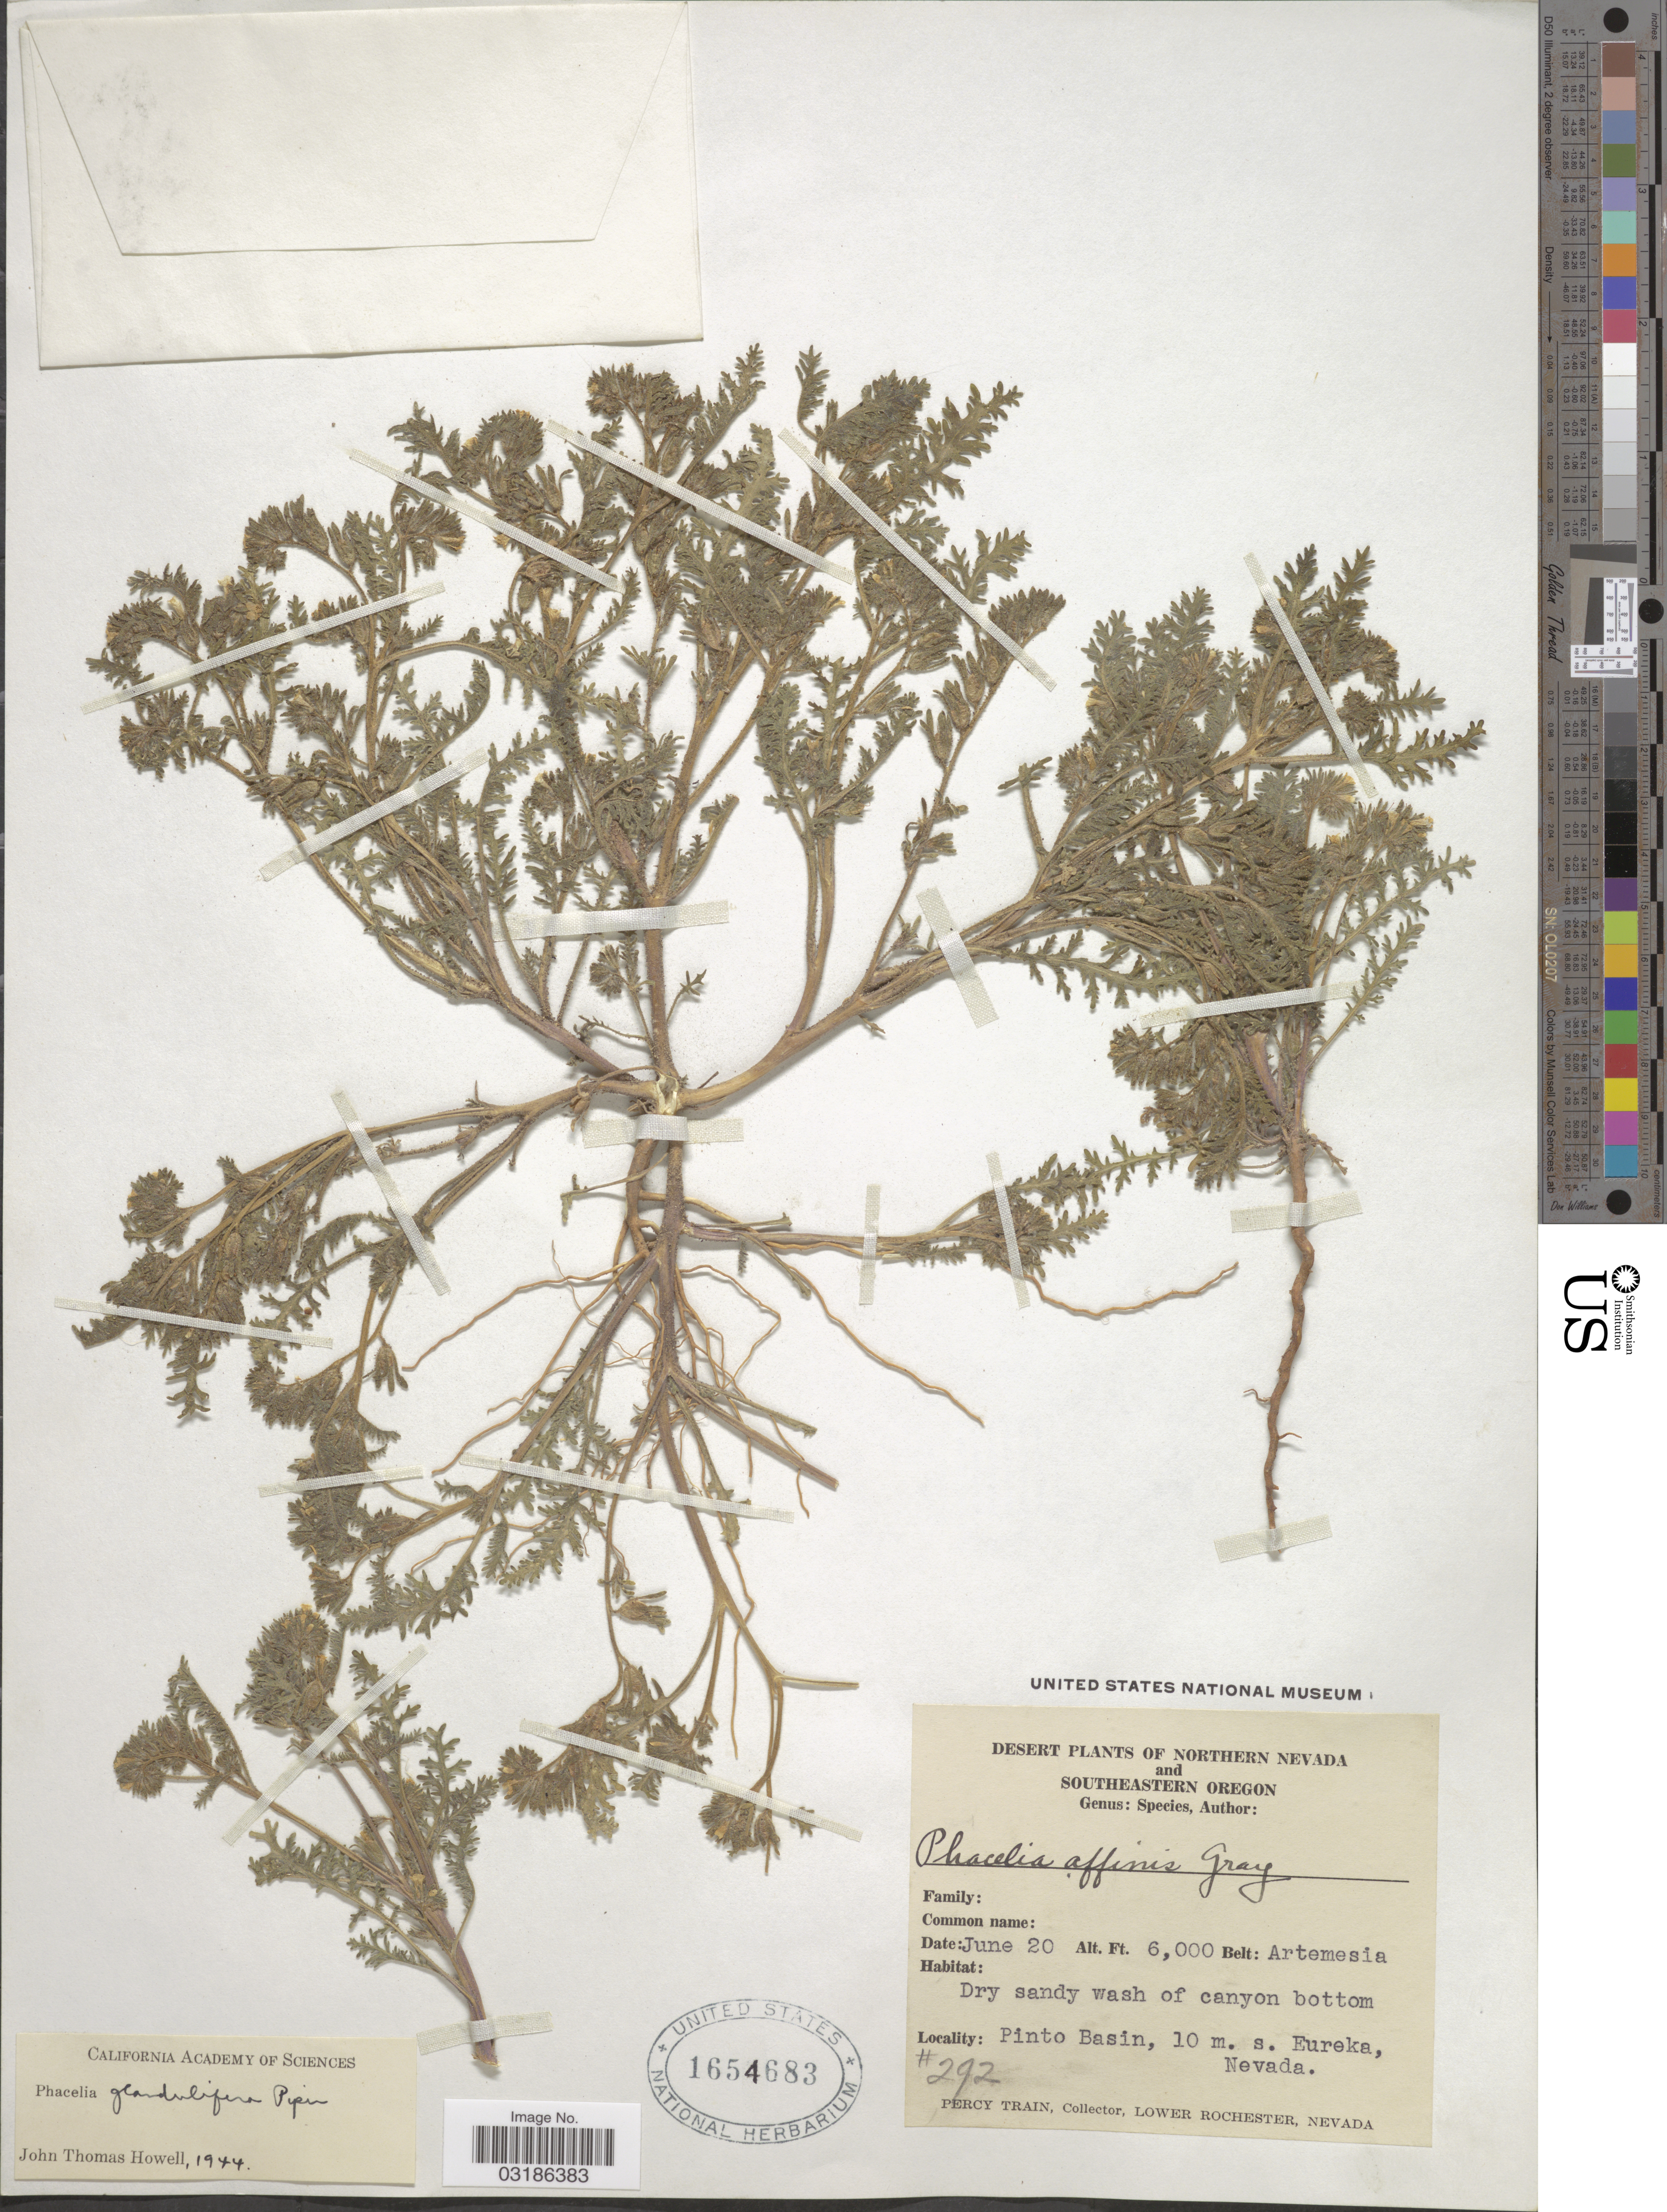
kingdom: Plantae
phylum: Tracheophyta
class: Magnoliopsida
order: Boraginales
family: Hydrophyllaceae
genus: Phacelia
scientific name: Phacelia glandulifera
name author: Piper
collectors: P. Train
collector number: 292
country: United States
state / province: Nevada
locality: Deserts plants of Northern Nevada. Pinto Basin, 10 m. s. Eureka.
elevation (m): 1829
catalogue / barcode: US 1654683